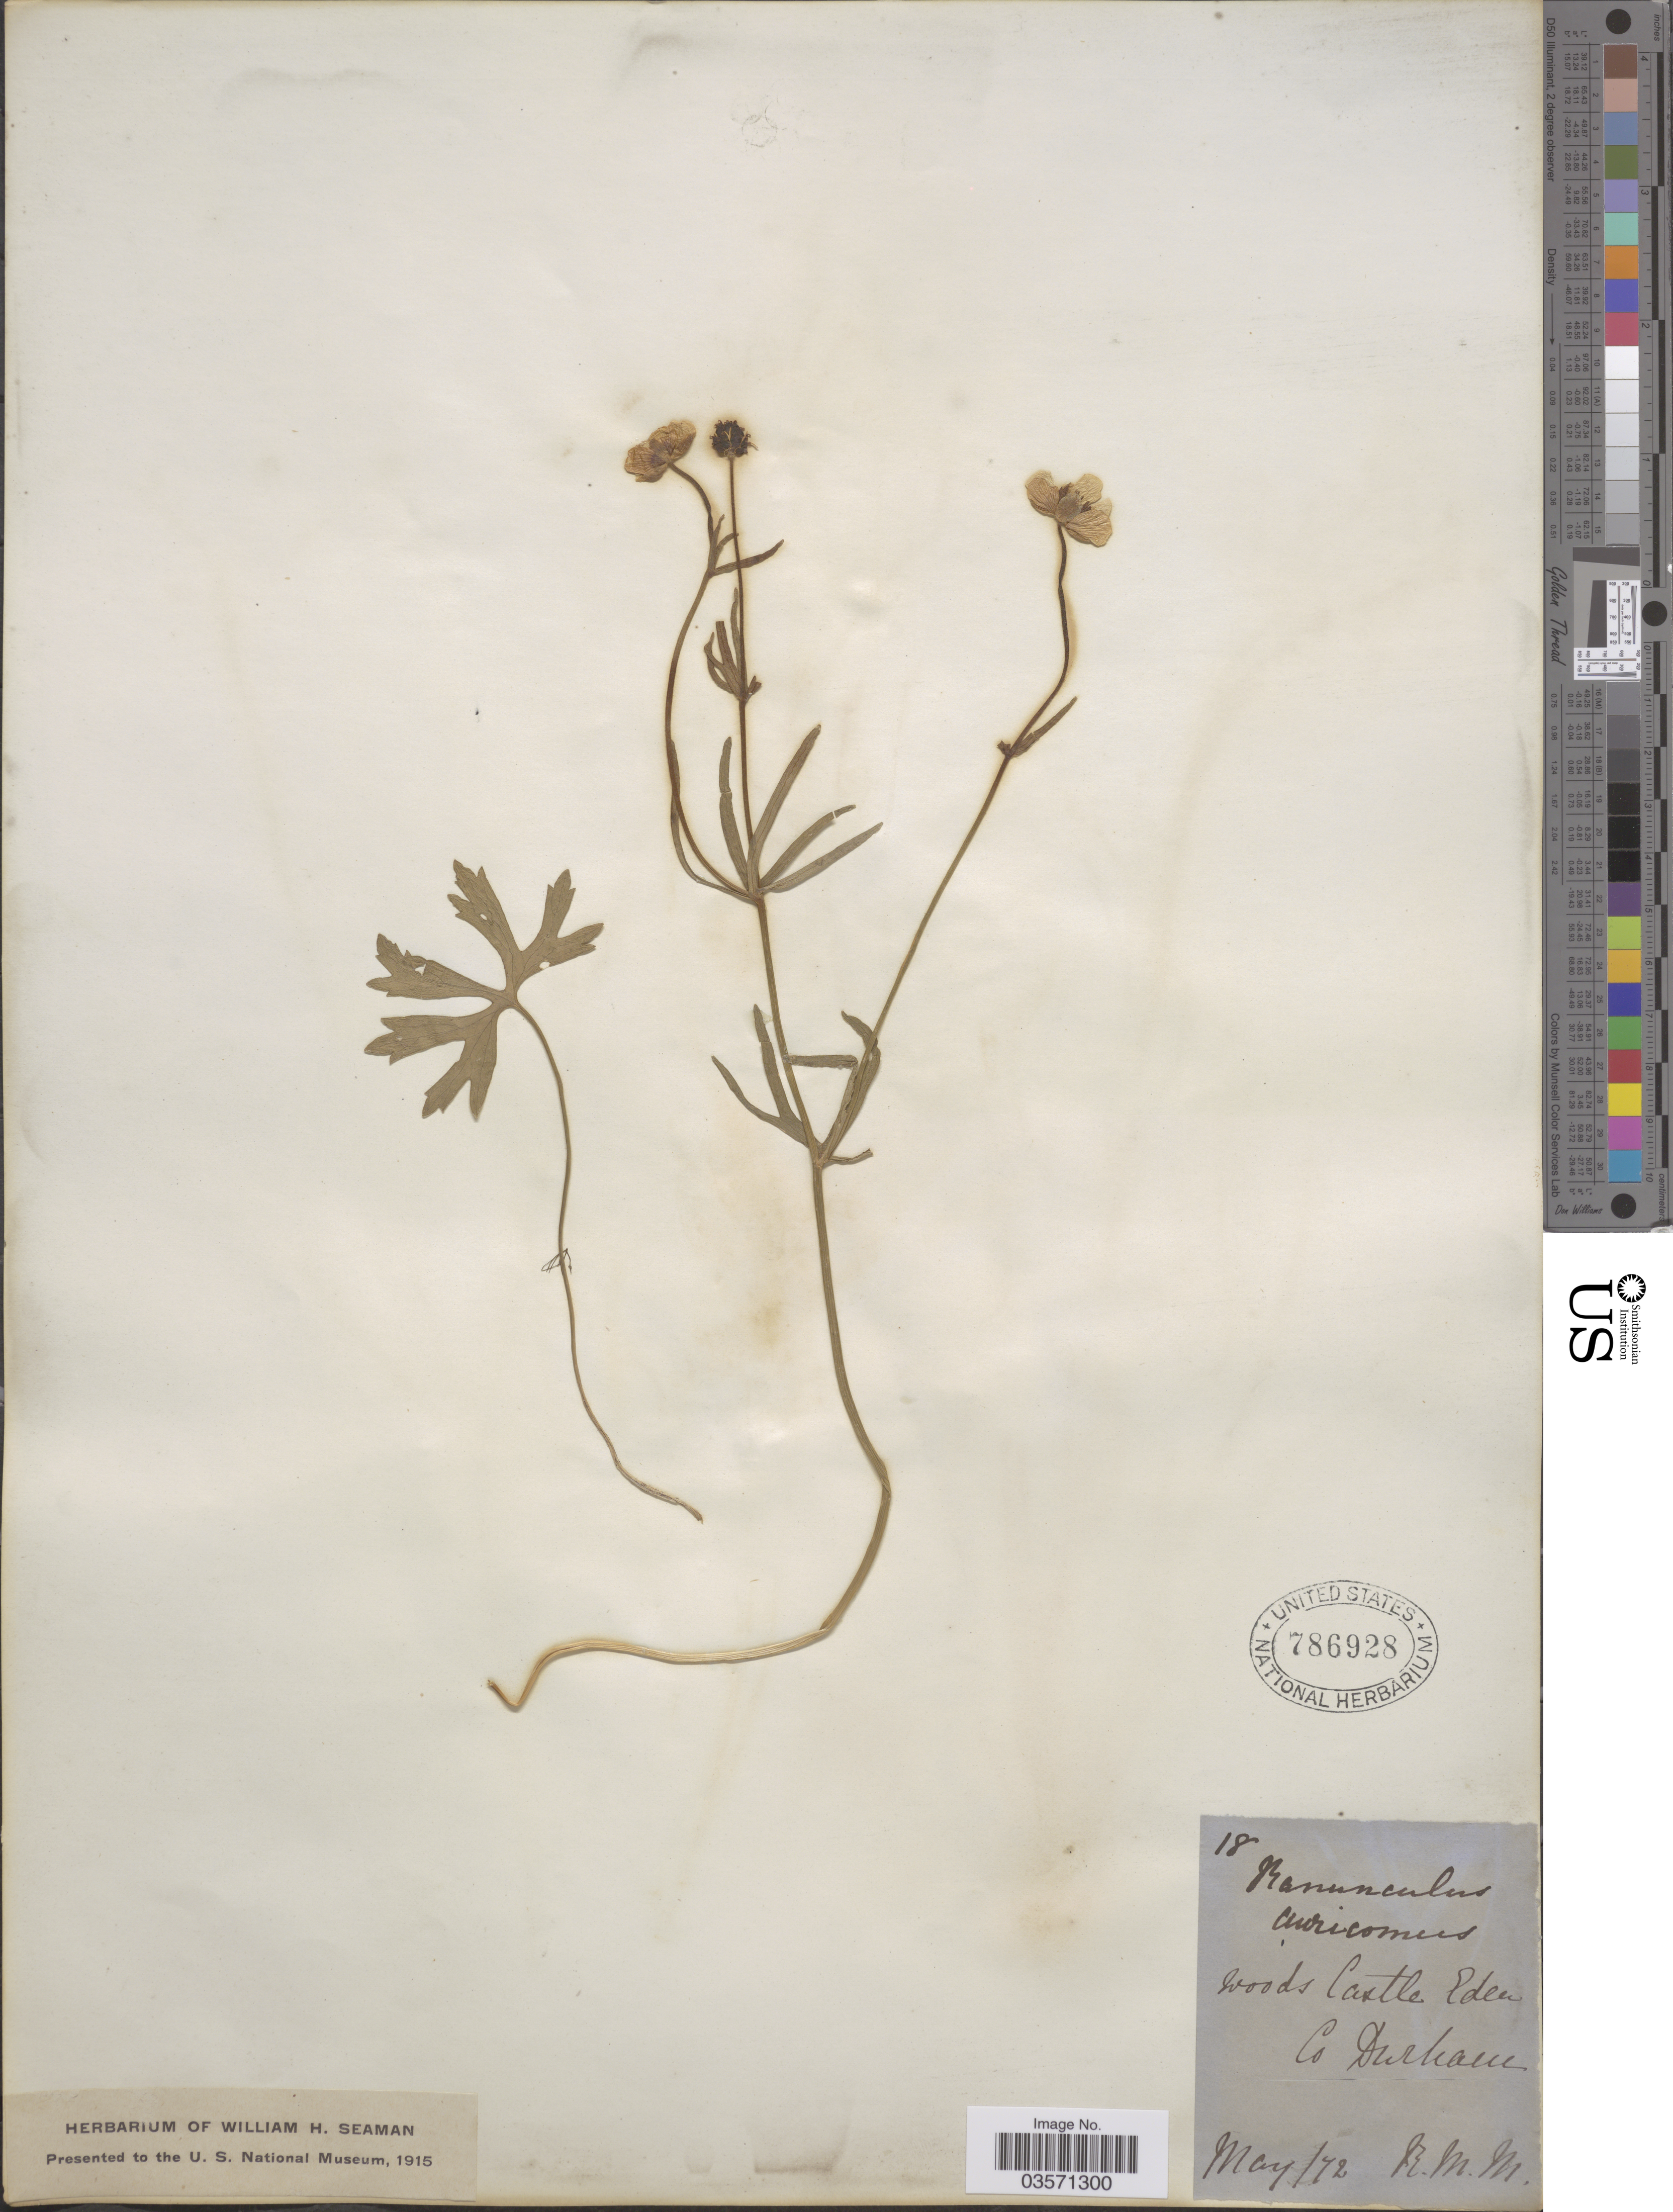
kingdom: Plantae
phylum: Tracheophyta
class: Magnoliopsida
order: Ranunculales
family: Ranunculaceae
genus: Ranunculus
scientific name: Ranunculus auricomus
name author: L.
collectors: R. M. M.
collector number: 18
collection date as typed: Transcribed d/m/y: /5/72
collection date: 1872-05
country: United Kingdom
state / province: England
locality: Woods Castle Eden Co Durham.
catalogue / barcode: US 786928